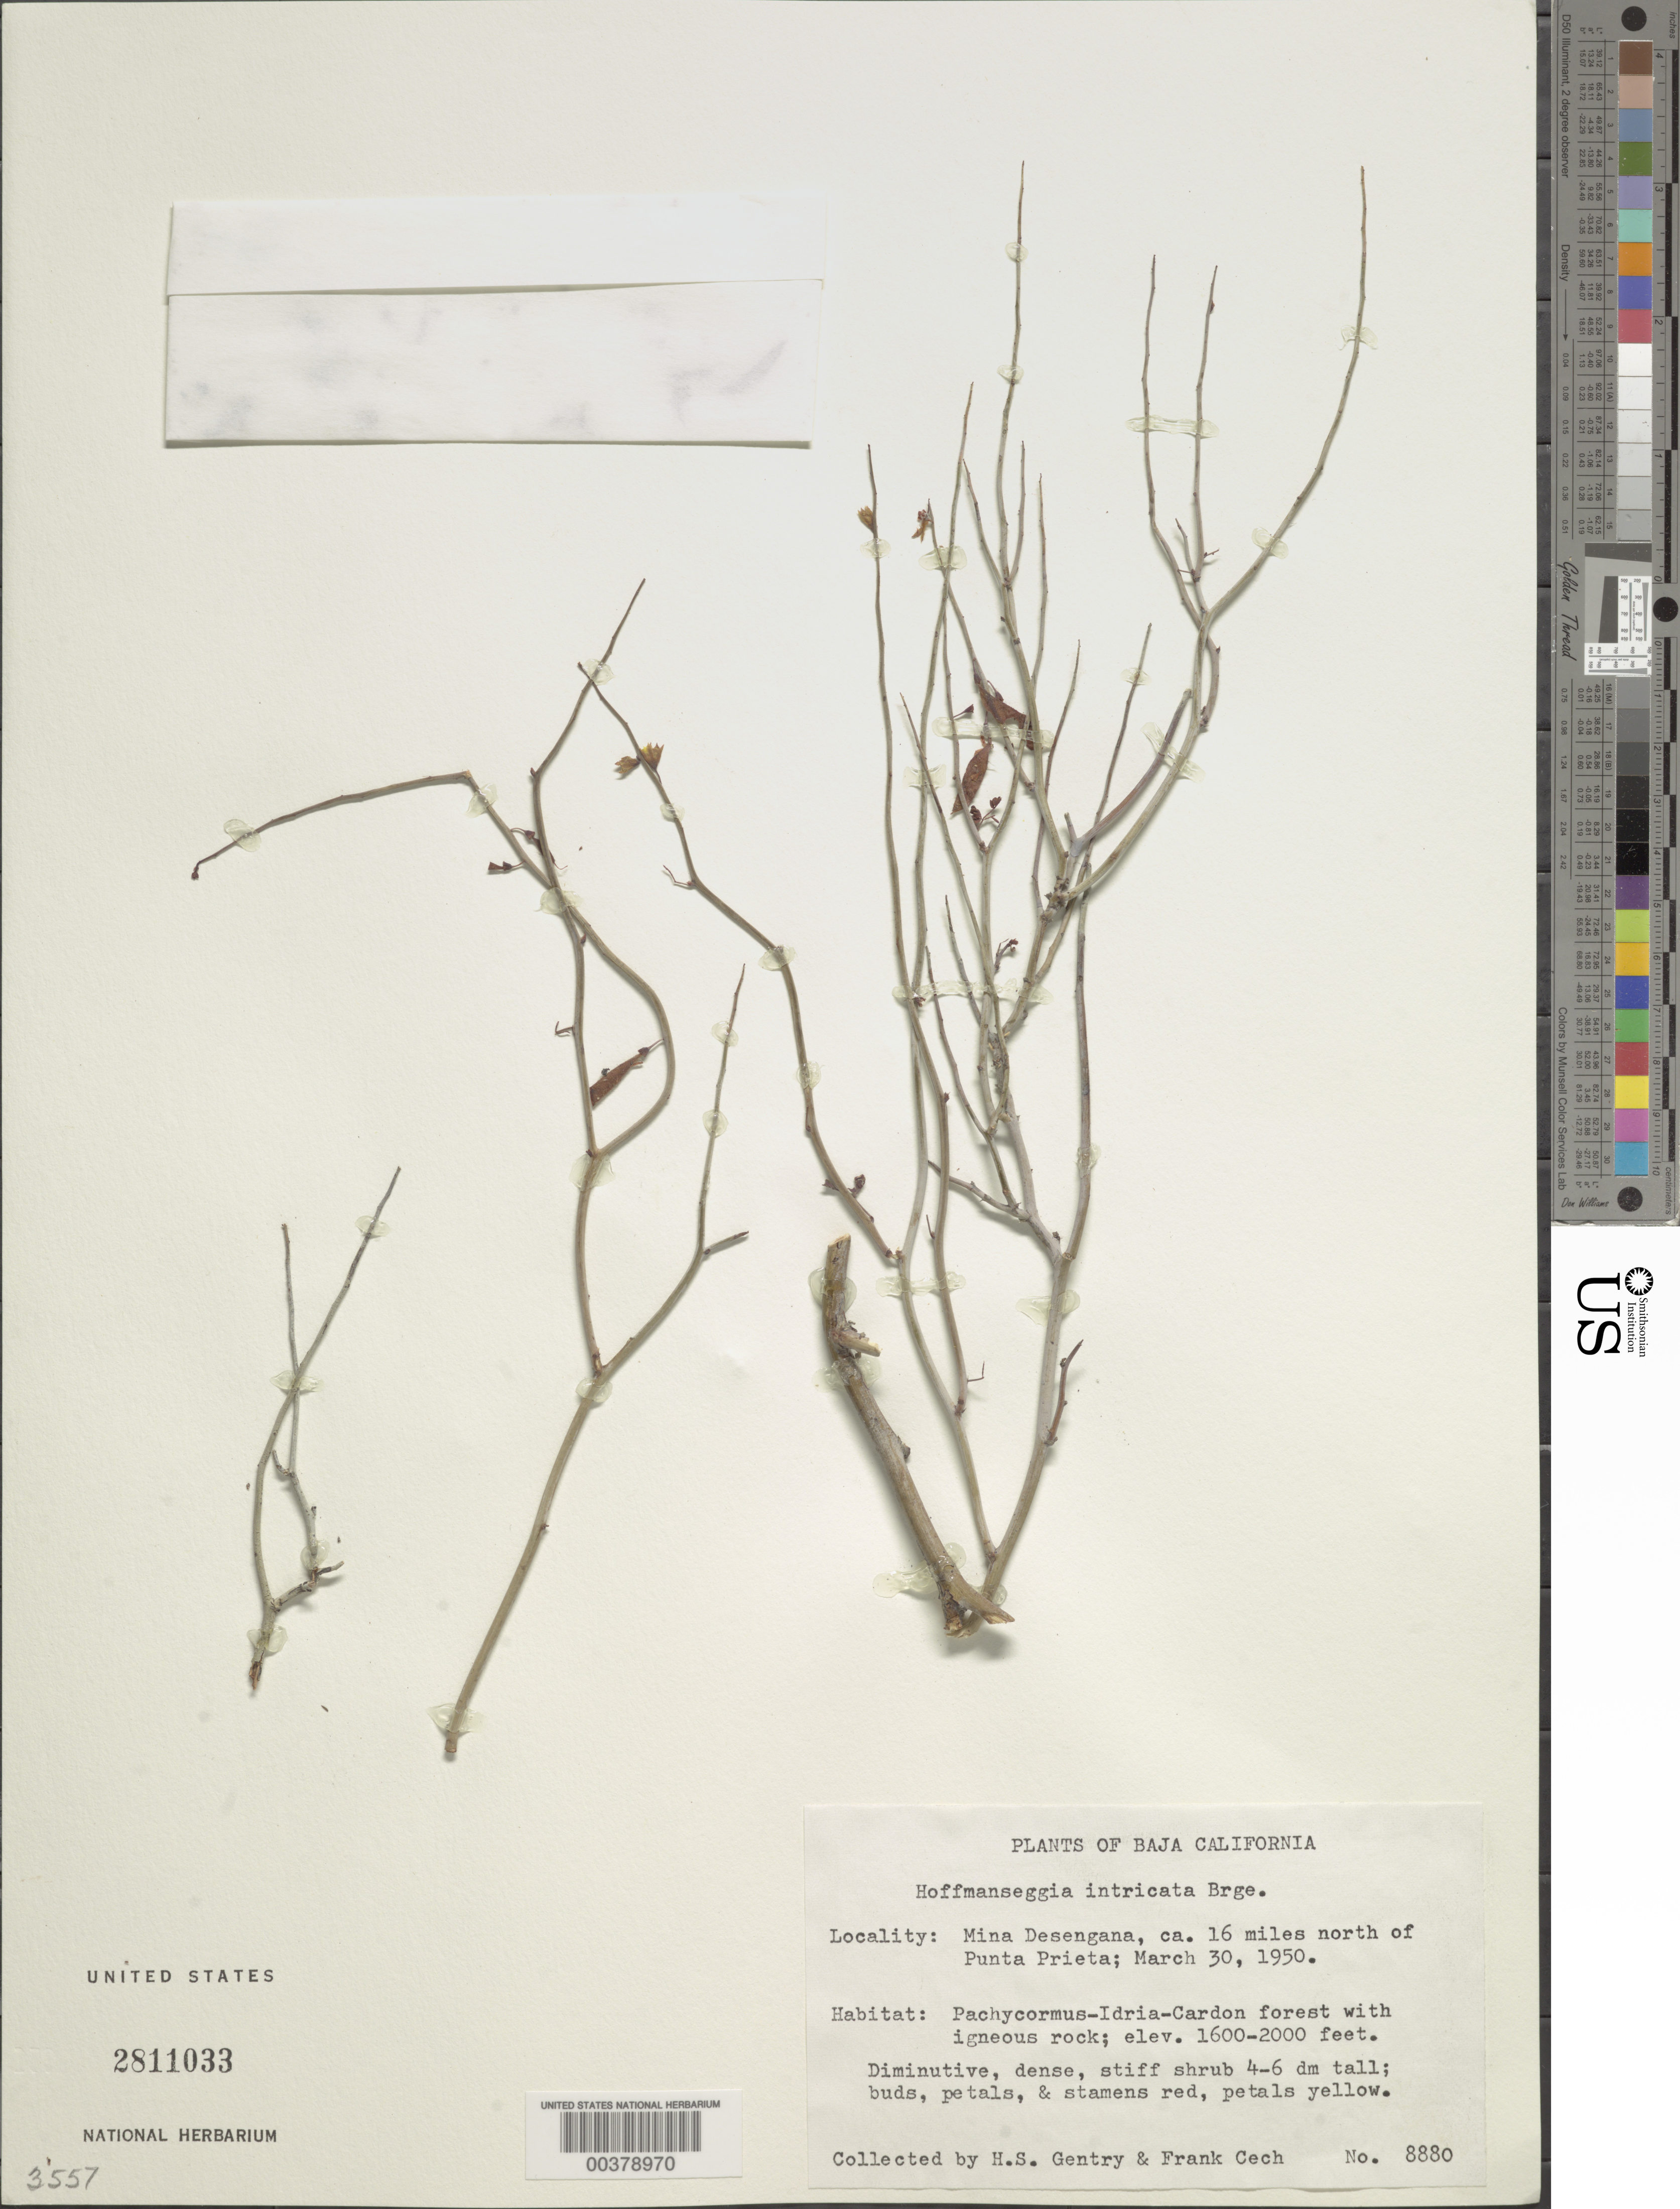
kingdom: Plantae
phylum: Tracheophyta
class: Magnoliopsida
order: Fabales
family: Fabaceae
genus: Hoffmannseggia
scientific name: Hoffmannseggia intricata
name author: Brandegee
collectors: H. S. Gentry & F. Cech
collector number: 8880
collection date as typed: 30 Mar 1950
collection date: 1950-03-30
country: Mexico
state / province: Baja California Norte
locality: Mina Desengana, ca 16 mi N of Punta Prieta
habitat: Forest with igneous rock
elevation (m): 488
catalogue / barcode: US 2811033